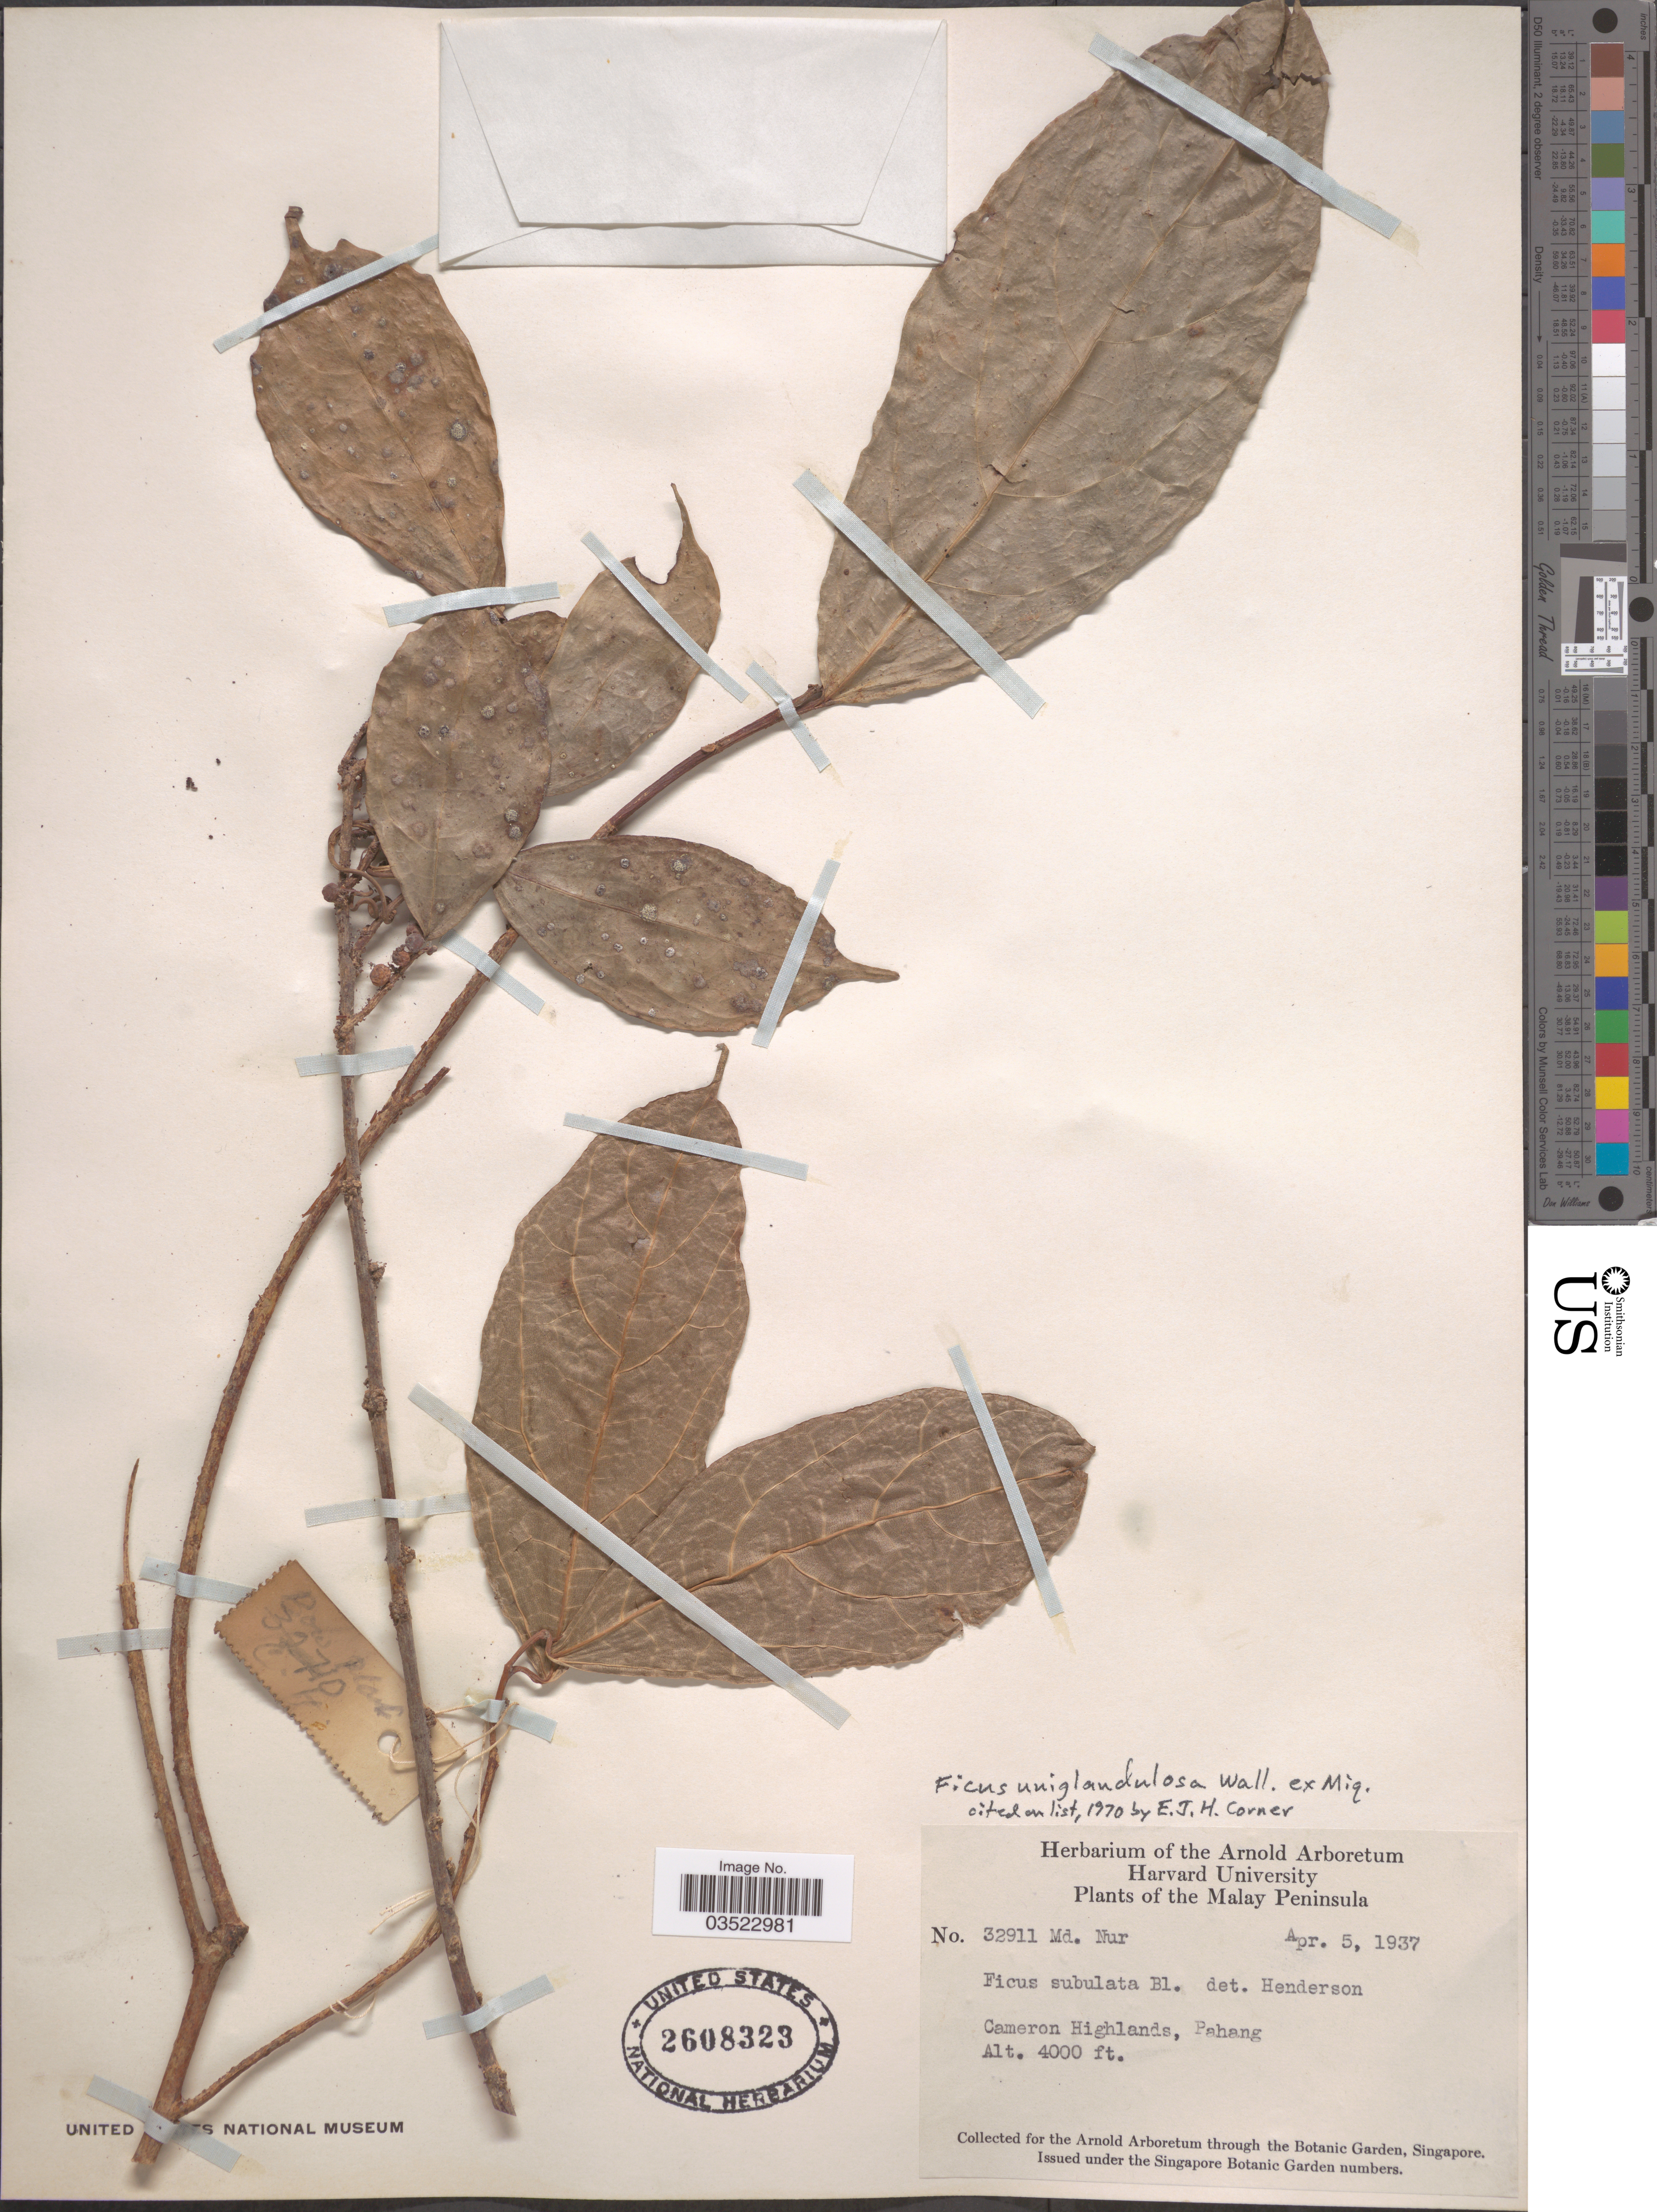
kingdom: Plantae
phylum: Tracheophyta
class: Magnoliopsida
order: Rosales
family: Moraceae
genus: Ficus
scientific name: Ficus uniglandulosa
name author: Wall.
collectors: M. Nur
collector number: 32911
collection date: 1937-04-05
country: Malaysia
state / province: Pahang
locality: The Malay Peninsula. Cameron Highlands.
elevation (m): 1219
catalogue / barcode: US 2608323